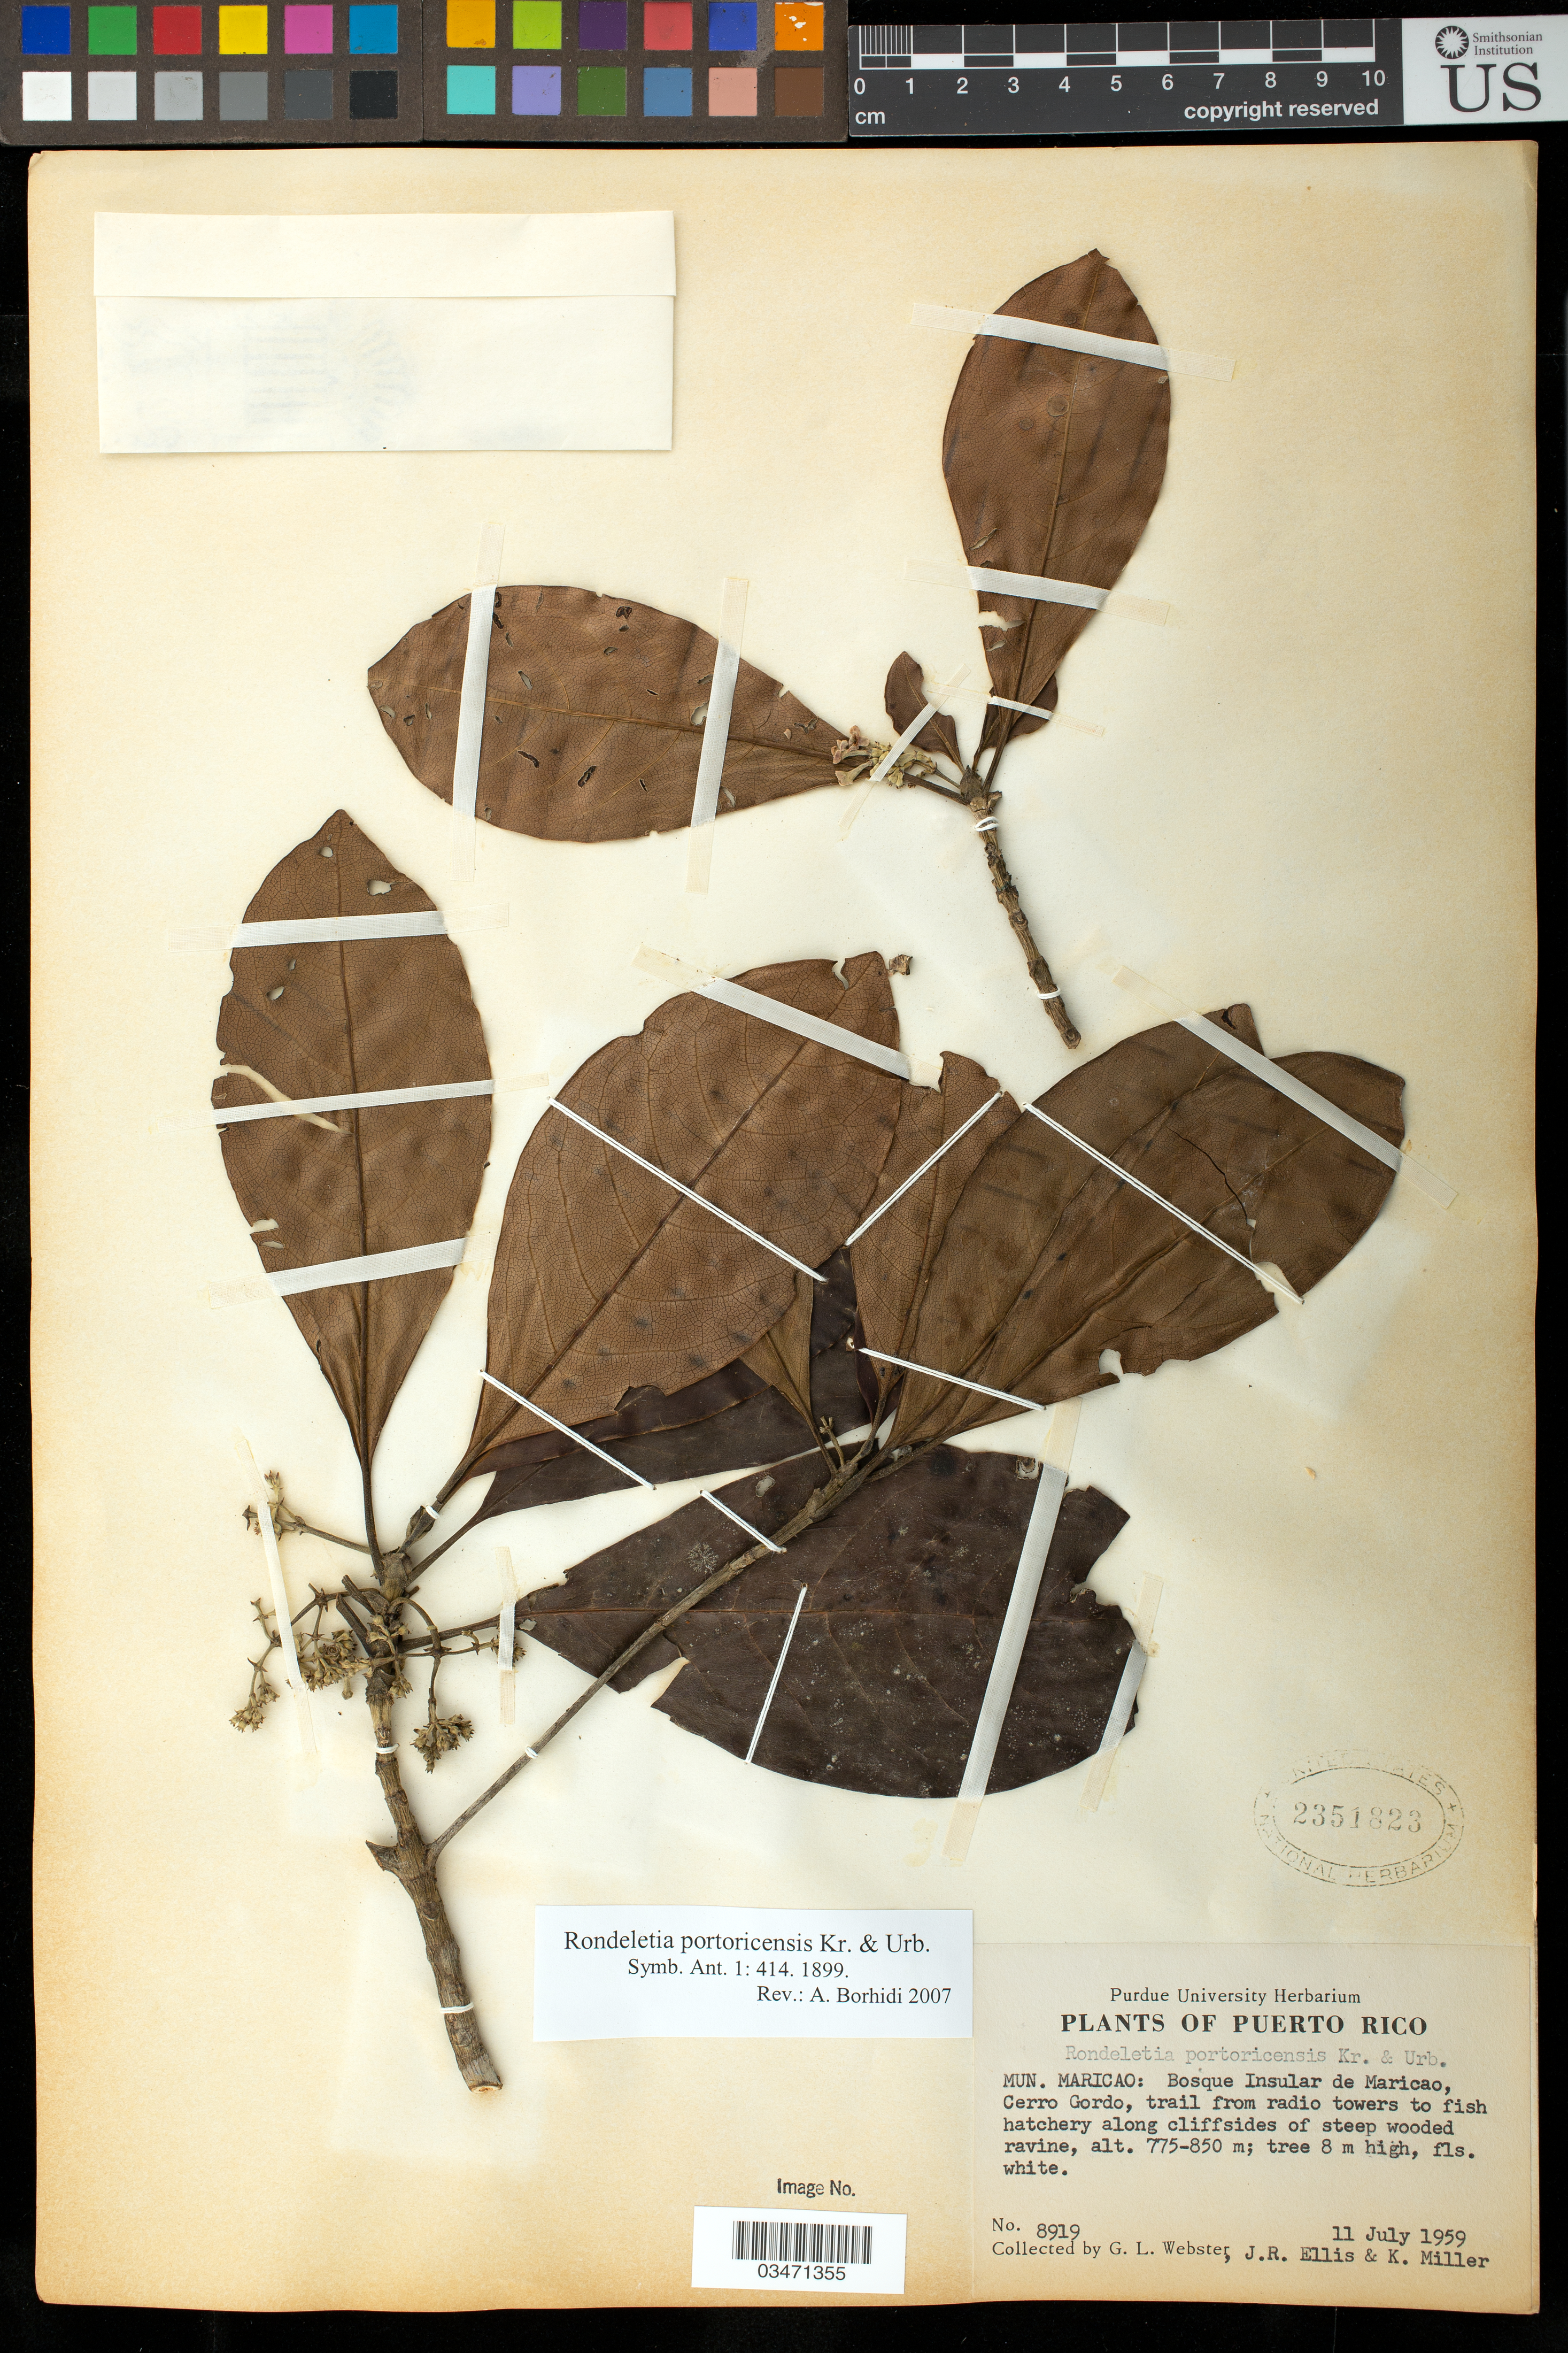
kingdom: Plantae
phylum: Tracheophyta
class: Magnoliopsida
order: Gentianales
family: Rubiaceae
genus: Rondeletia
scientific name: Rondeletia portoricensis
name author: Krug & Urb.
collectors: G. L. Webster, J. R. Ellis & K. Miller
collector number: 8919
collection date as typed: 11 Jul 1959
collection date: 1959-07-11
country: Puerto Rico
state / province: Maricao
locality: Bosque Insular de Maricao, Cerro Gordo, trail from radio towers to fish hatchery along cliffsides of steep wooded ravine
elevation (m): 775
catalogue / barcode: US 2351823